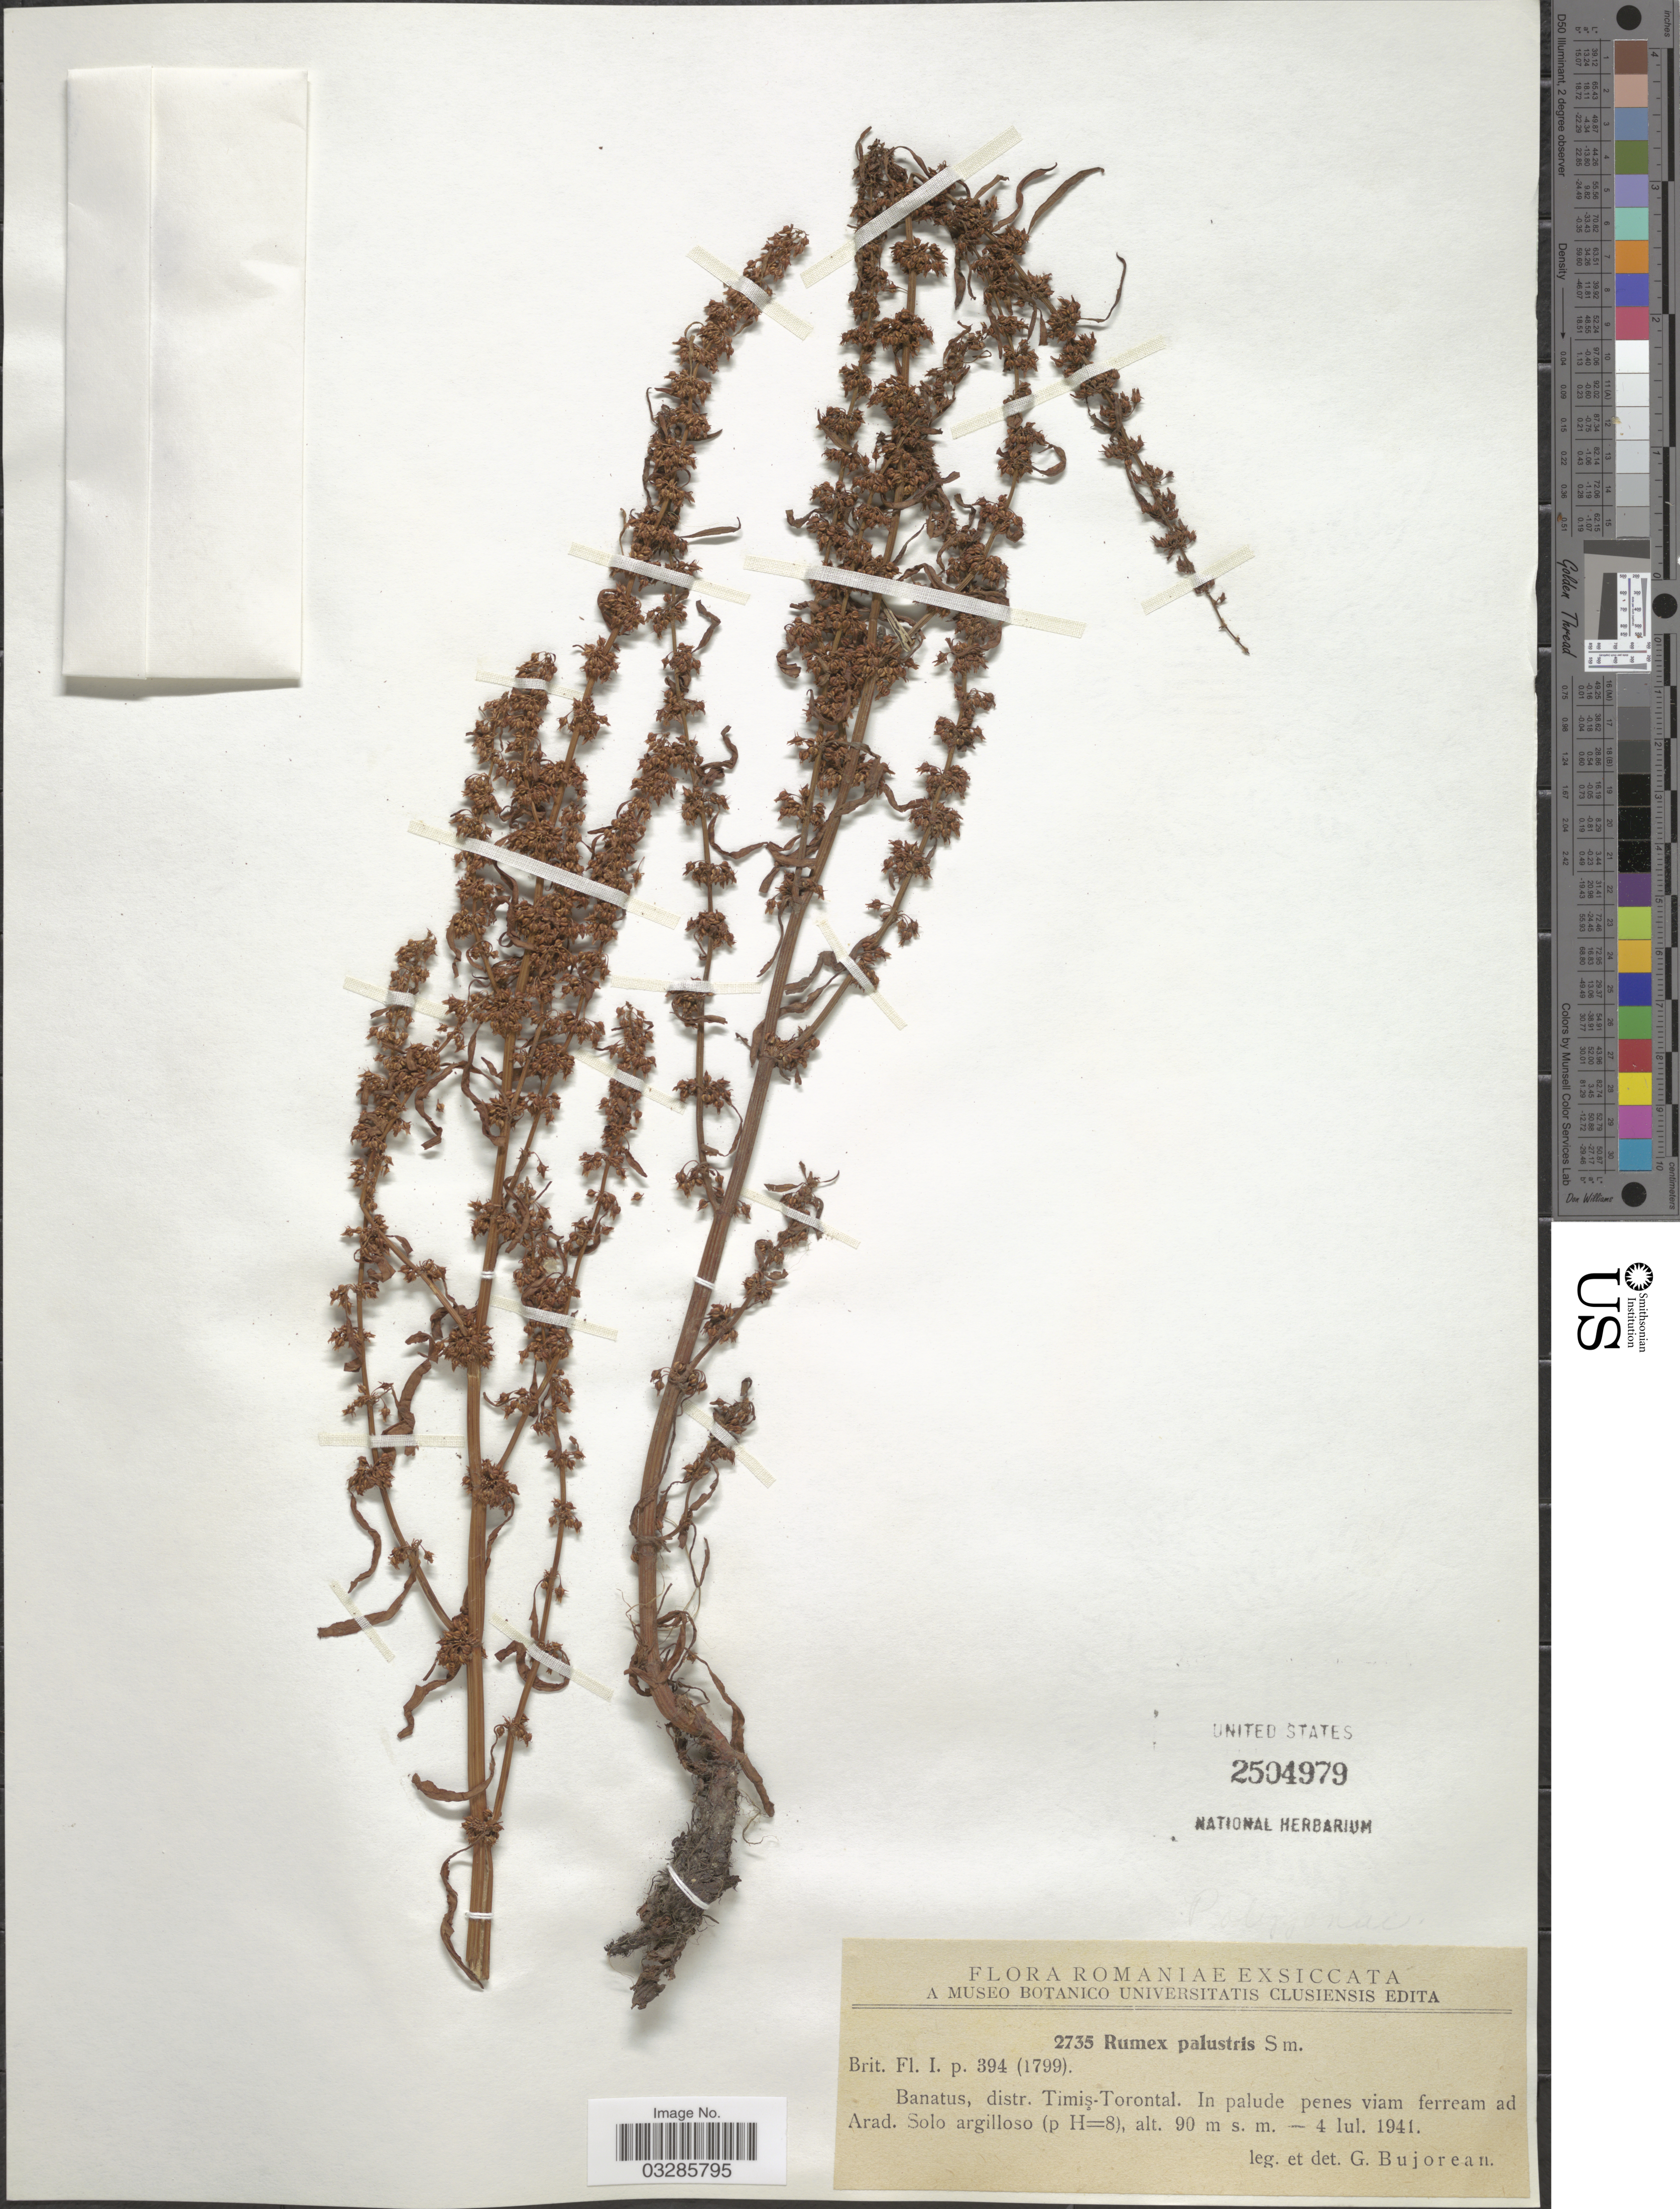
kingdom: Plantae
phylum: Tracheophyta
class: Magnoliopsida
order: Caryophyllales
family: Polygonaceae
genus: Rumex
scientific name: Rumex paluster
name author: A. Kern.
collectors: G. Bujorean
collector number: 2735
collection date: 1941-07-04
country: Romania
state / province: Timis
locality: Banatus, distr. Timis-Torontal. In palude penes viam ferream ad Arad.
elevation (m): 90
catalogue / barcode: US 2504979